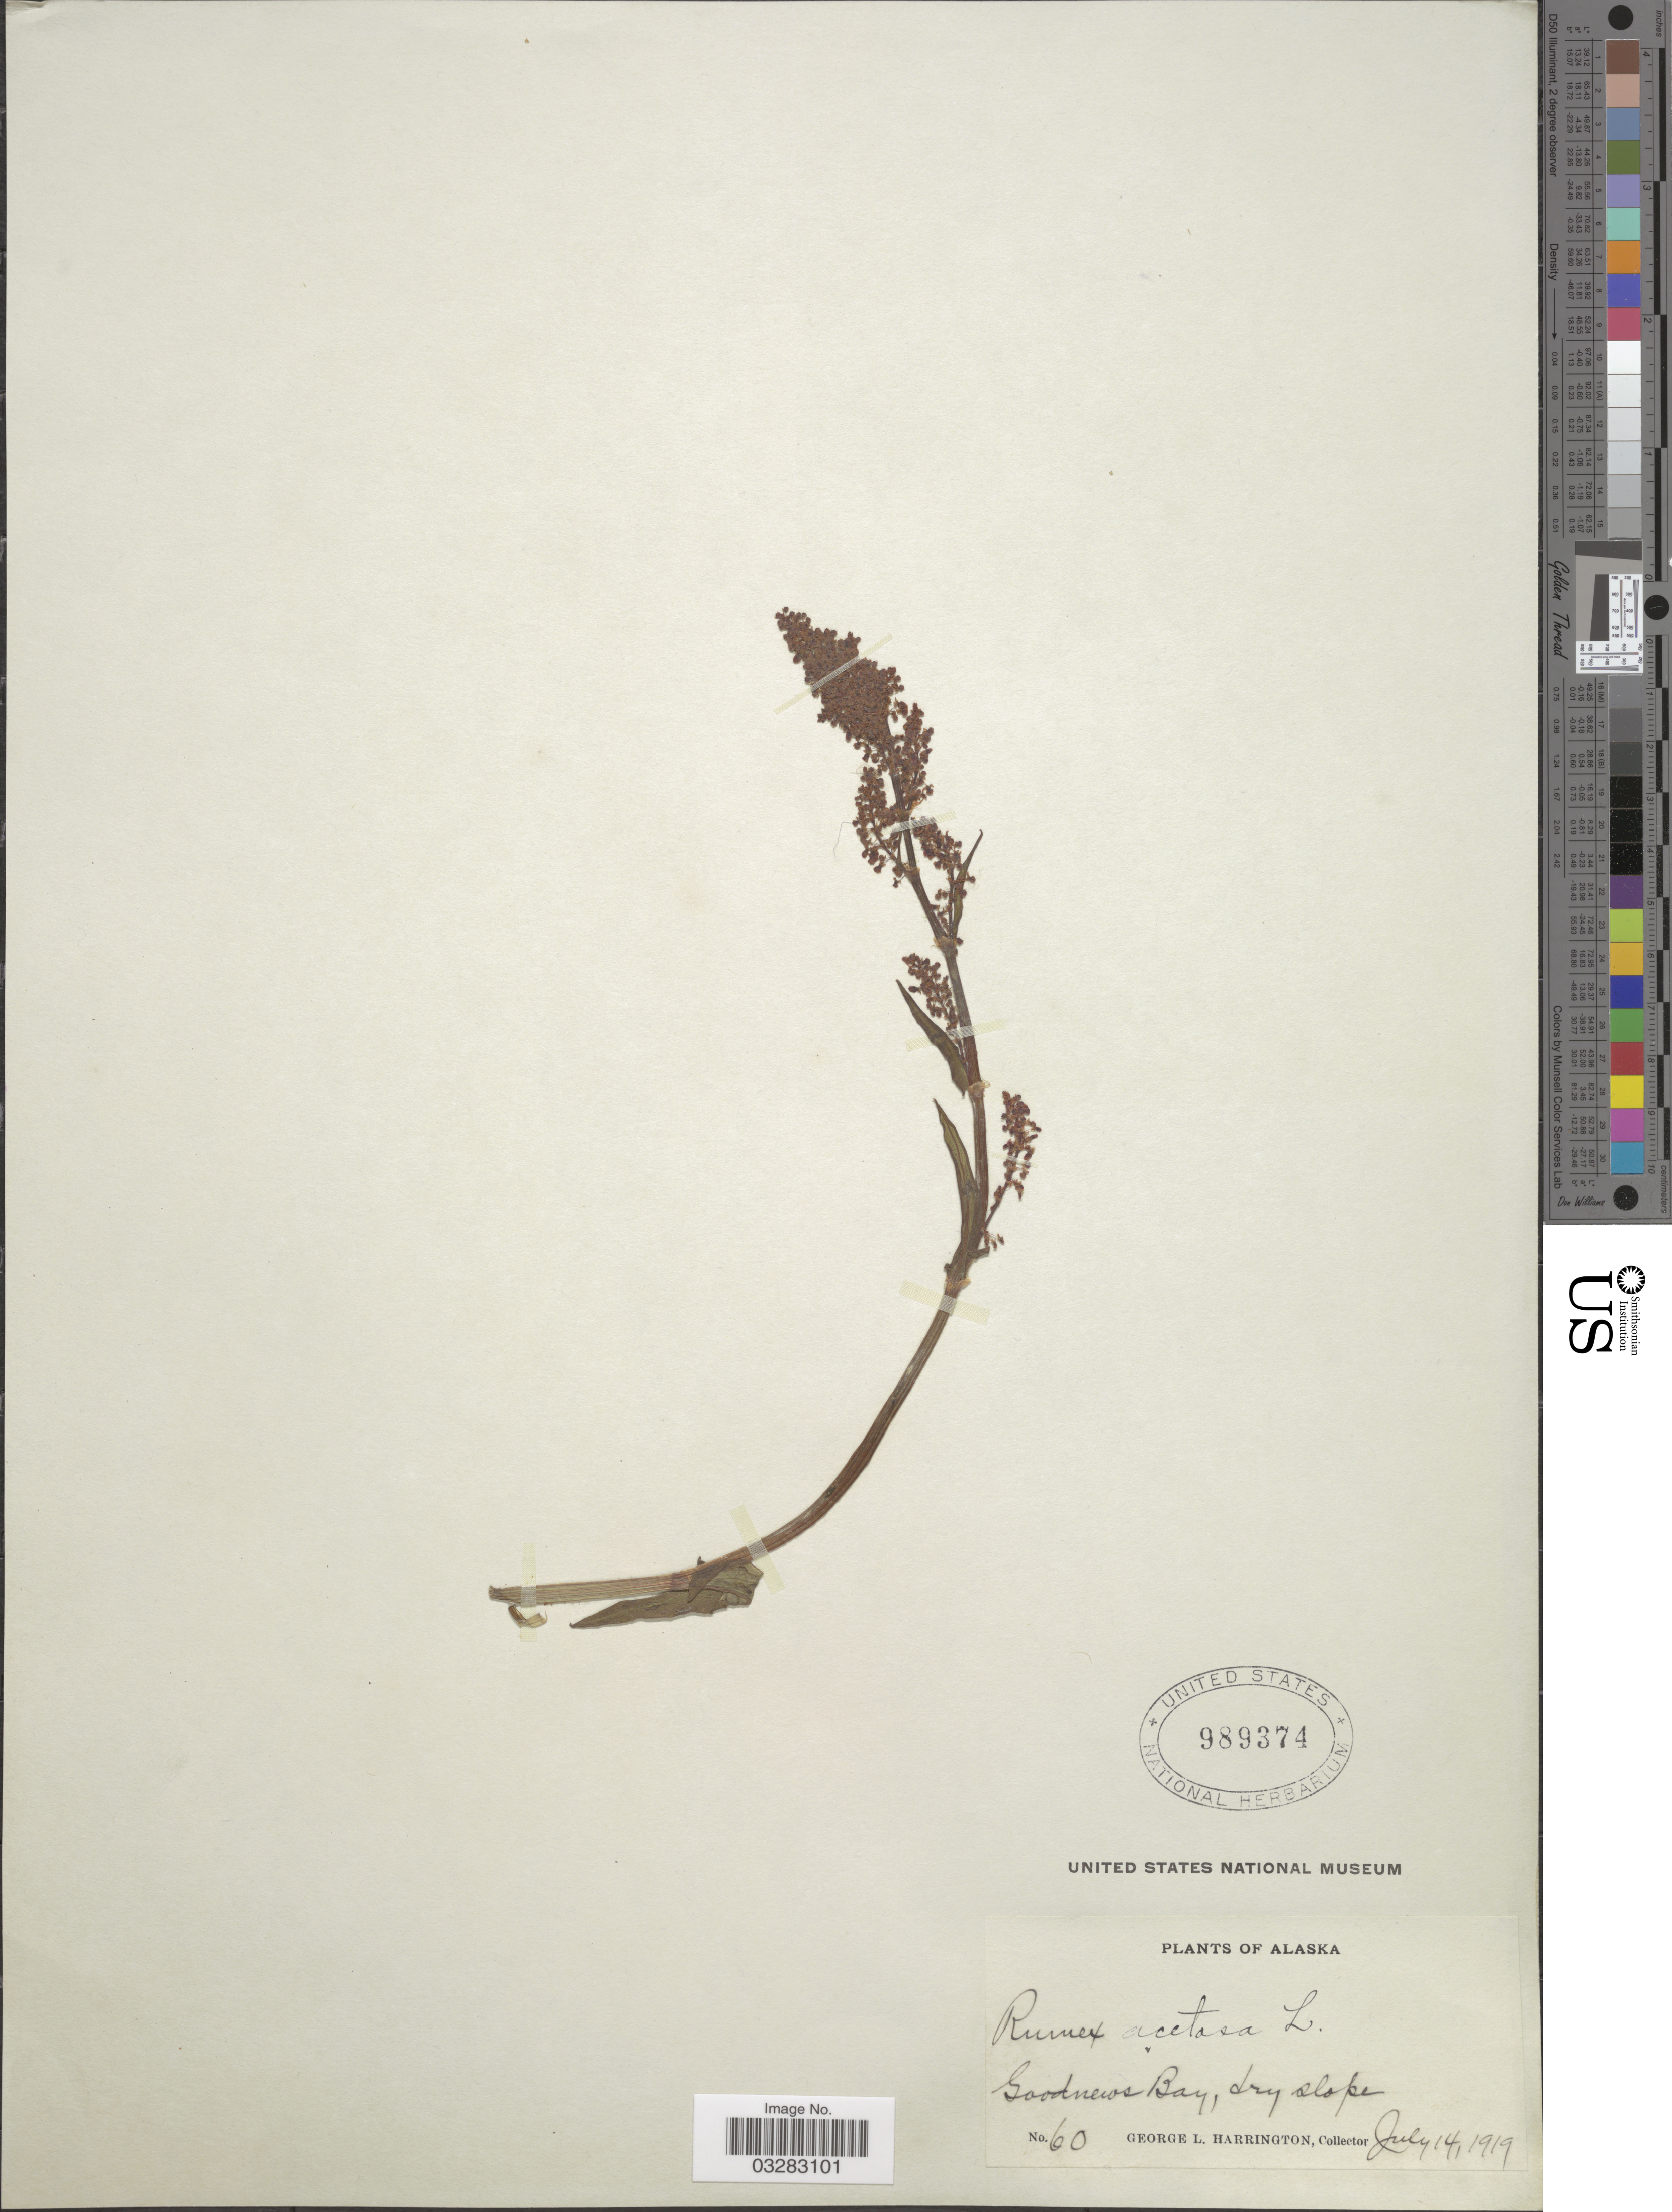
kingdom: Plantae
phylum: Tracheophyta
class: Magnoliopsida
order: Caryophyllales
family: Polygonaceae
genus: Rumex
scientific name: Rumex acetosa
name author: L.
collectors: G. Harrington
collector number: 60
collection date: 1919-07-14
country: United States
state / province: Alaska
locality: Goodnews Bay, dry slope.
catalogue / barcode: US 989374